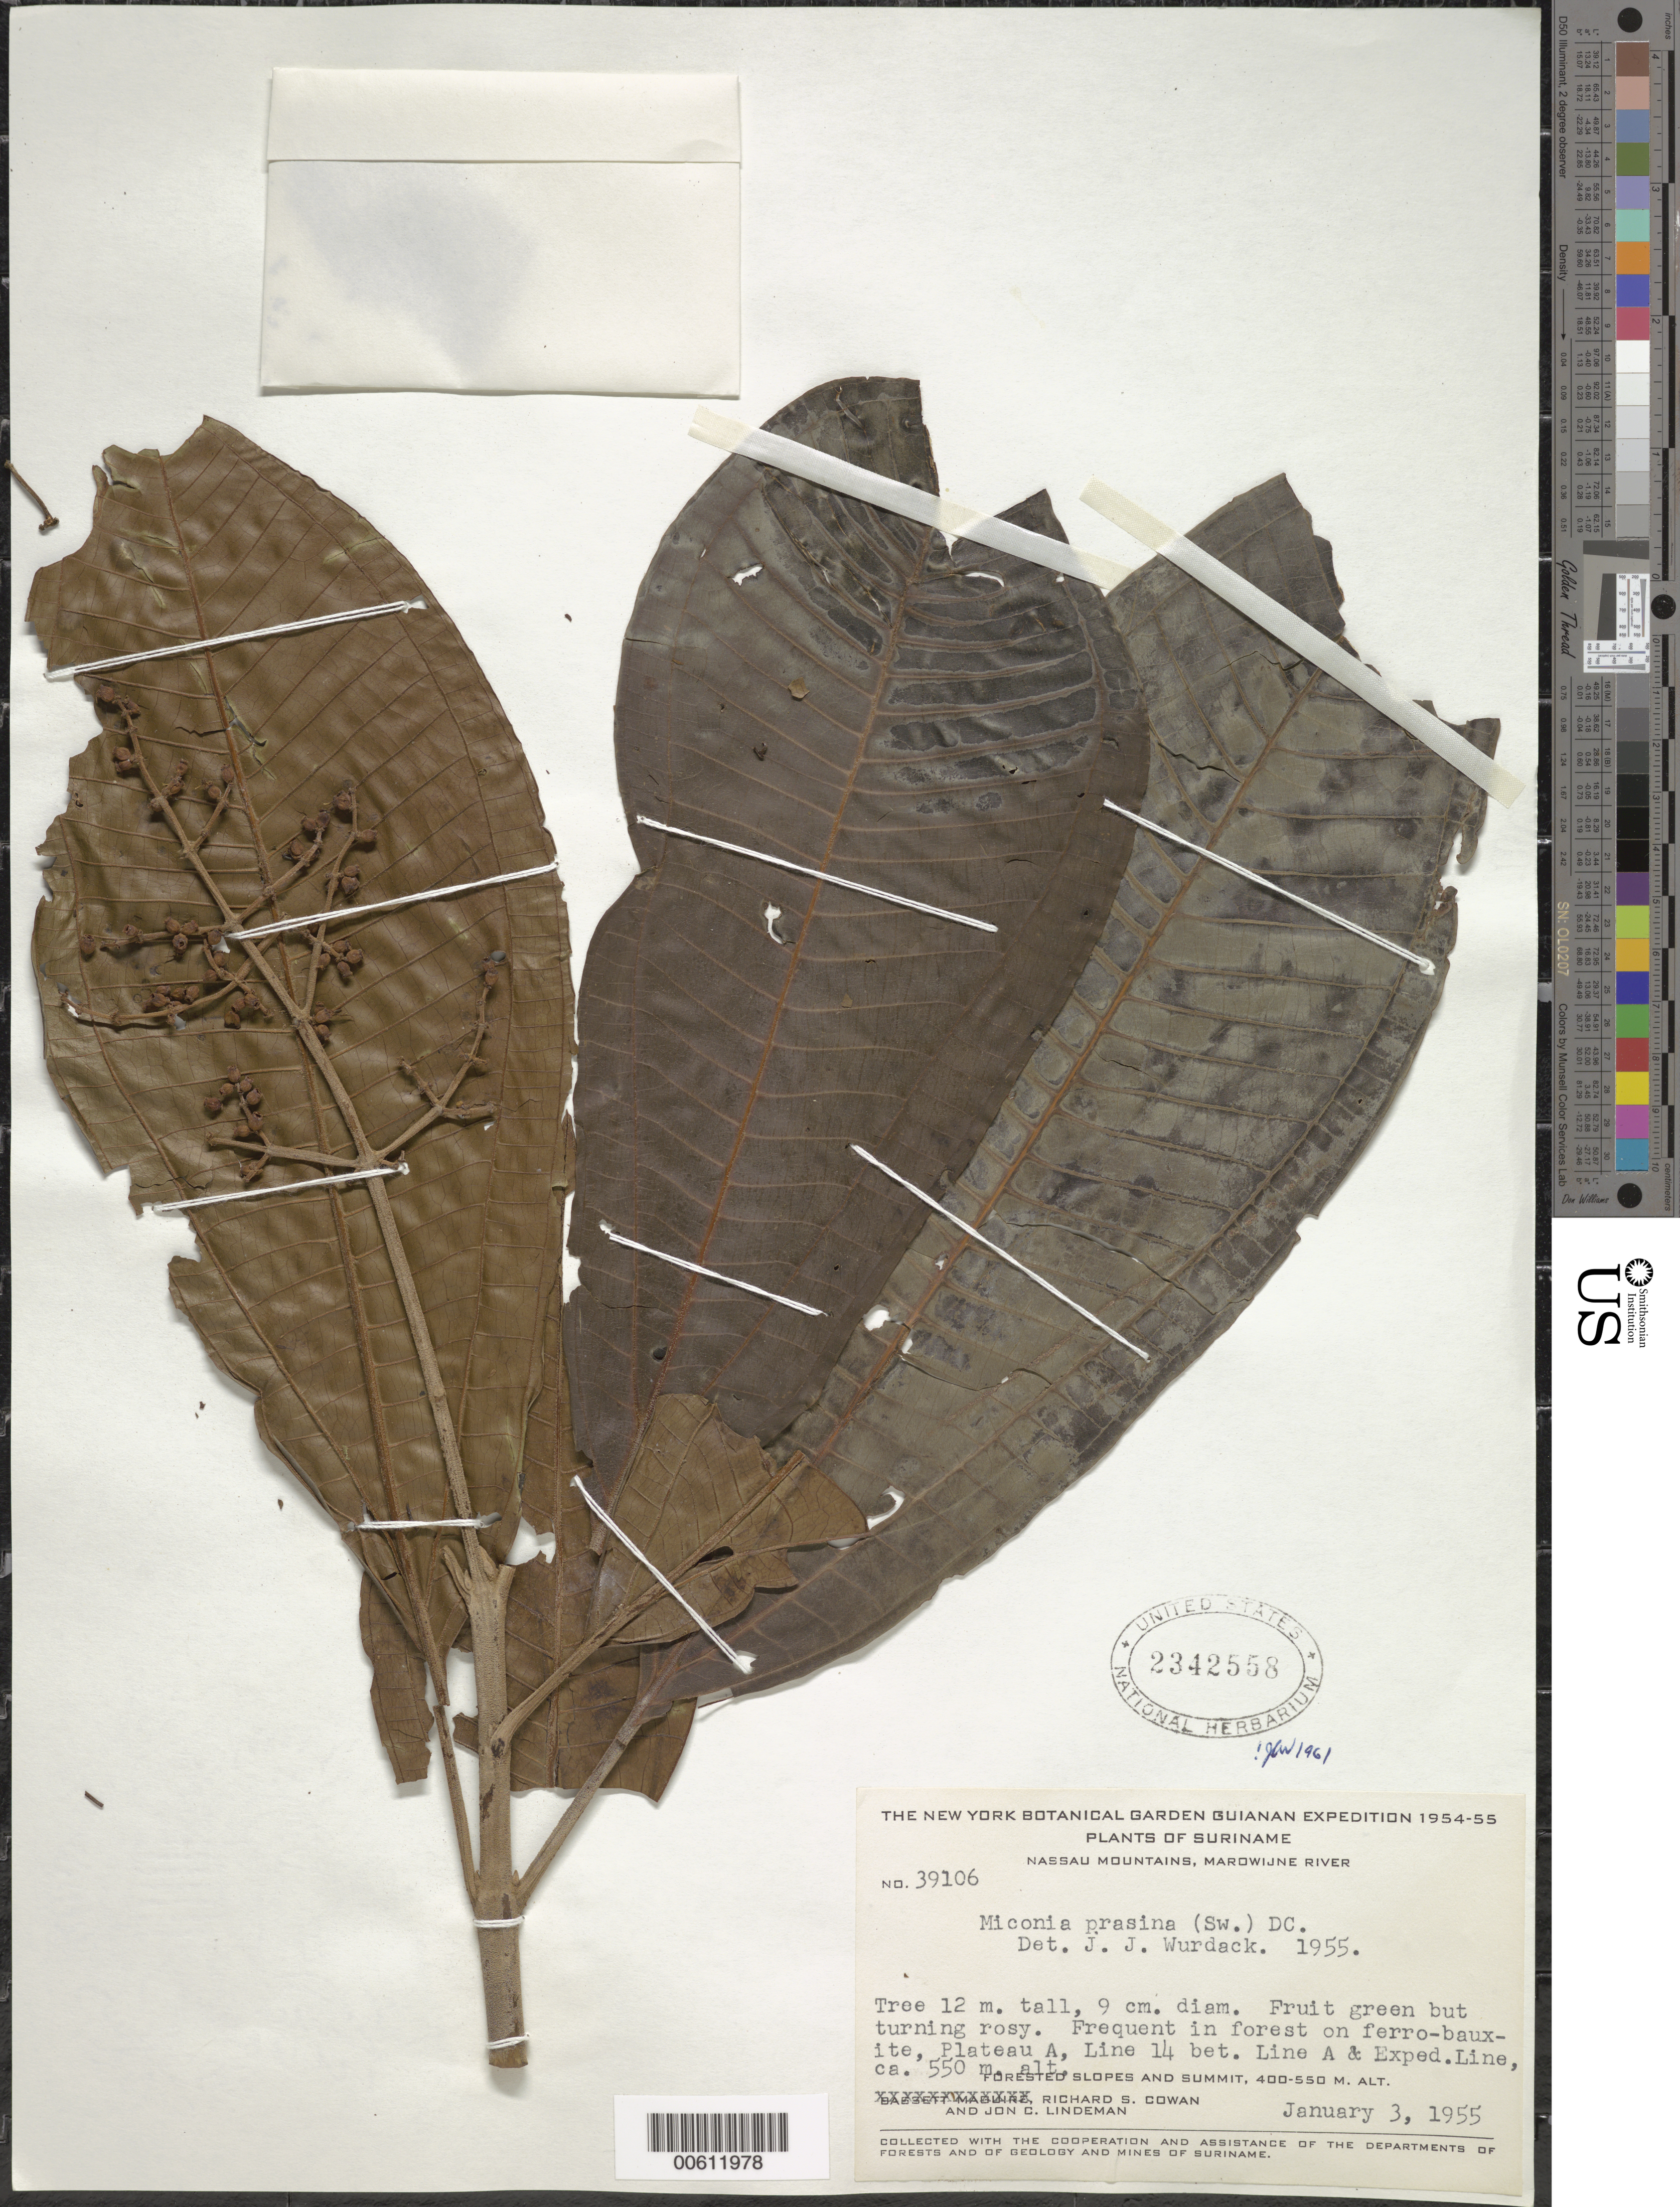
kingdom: Plantae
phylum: Tracheophyta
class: Magnoliopsida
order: Myrtales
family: Melastomataceae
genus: Miconia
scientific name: Miconia prasina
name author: (Sw.) DC.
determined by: Wurdack, John J., (US), US (UNITED STATES)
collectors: R. S. Cowan & J. C. Lindeman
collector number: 39106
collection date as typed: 3-Jan-55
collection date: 1955-01-03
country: Suriname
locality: Nassau Mts., Marowijne R., Plateau A, Line 14 between Line A & Exped Line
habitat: Forest on bauxite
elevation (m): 550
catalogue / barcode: US 2342558